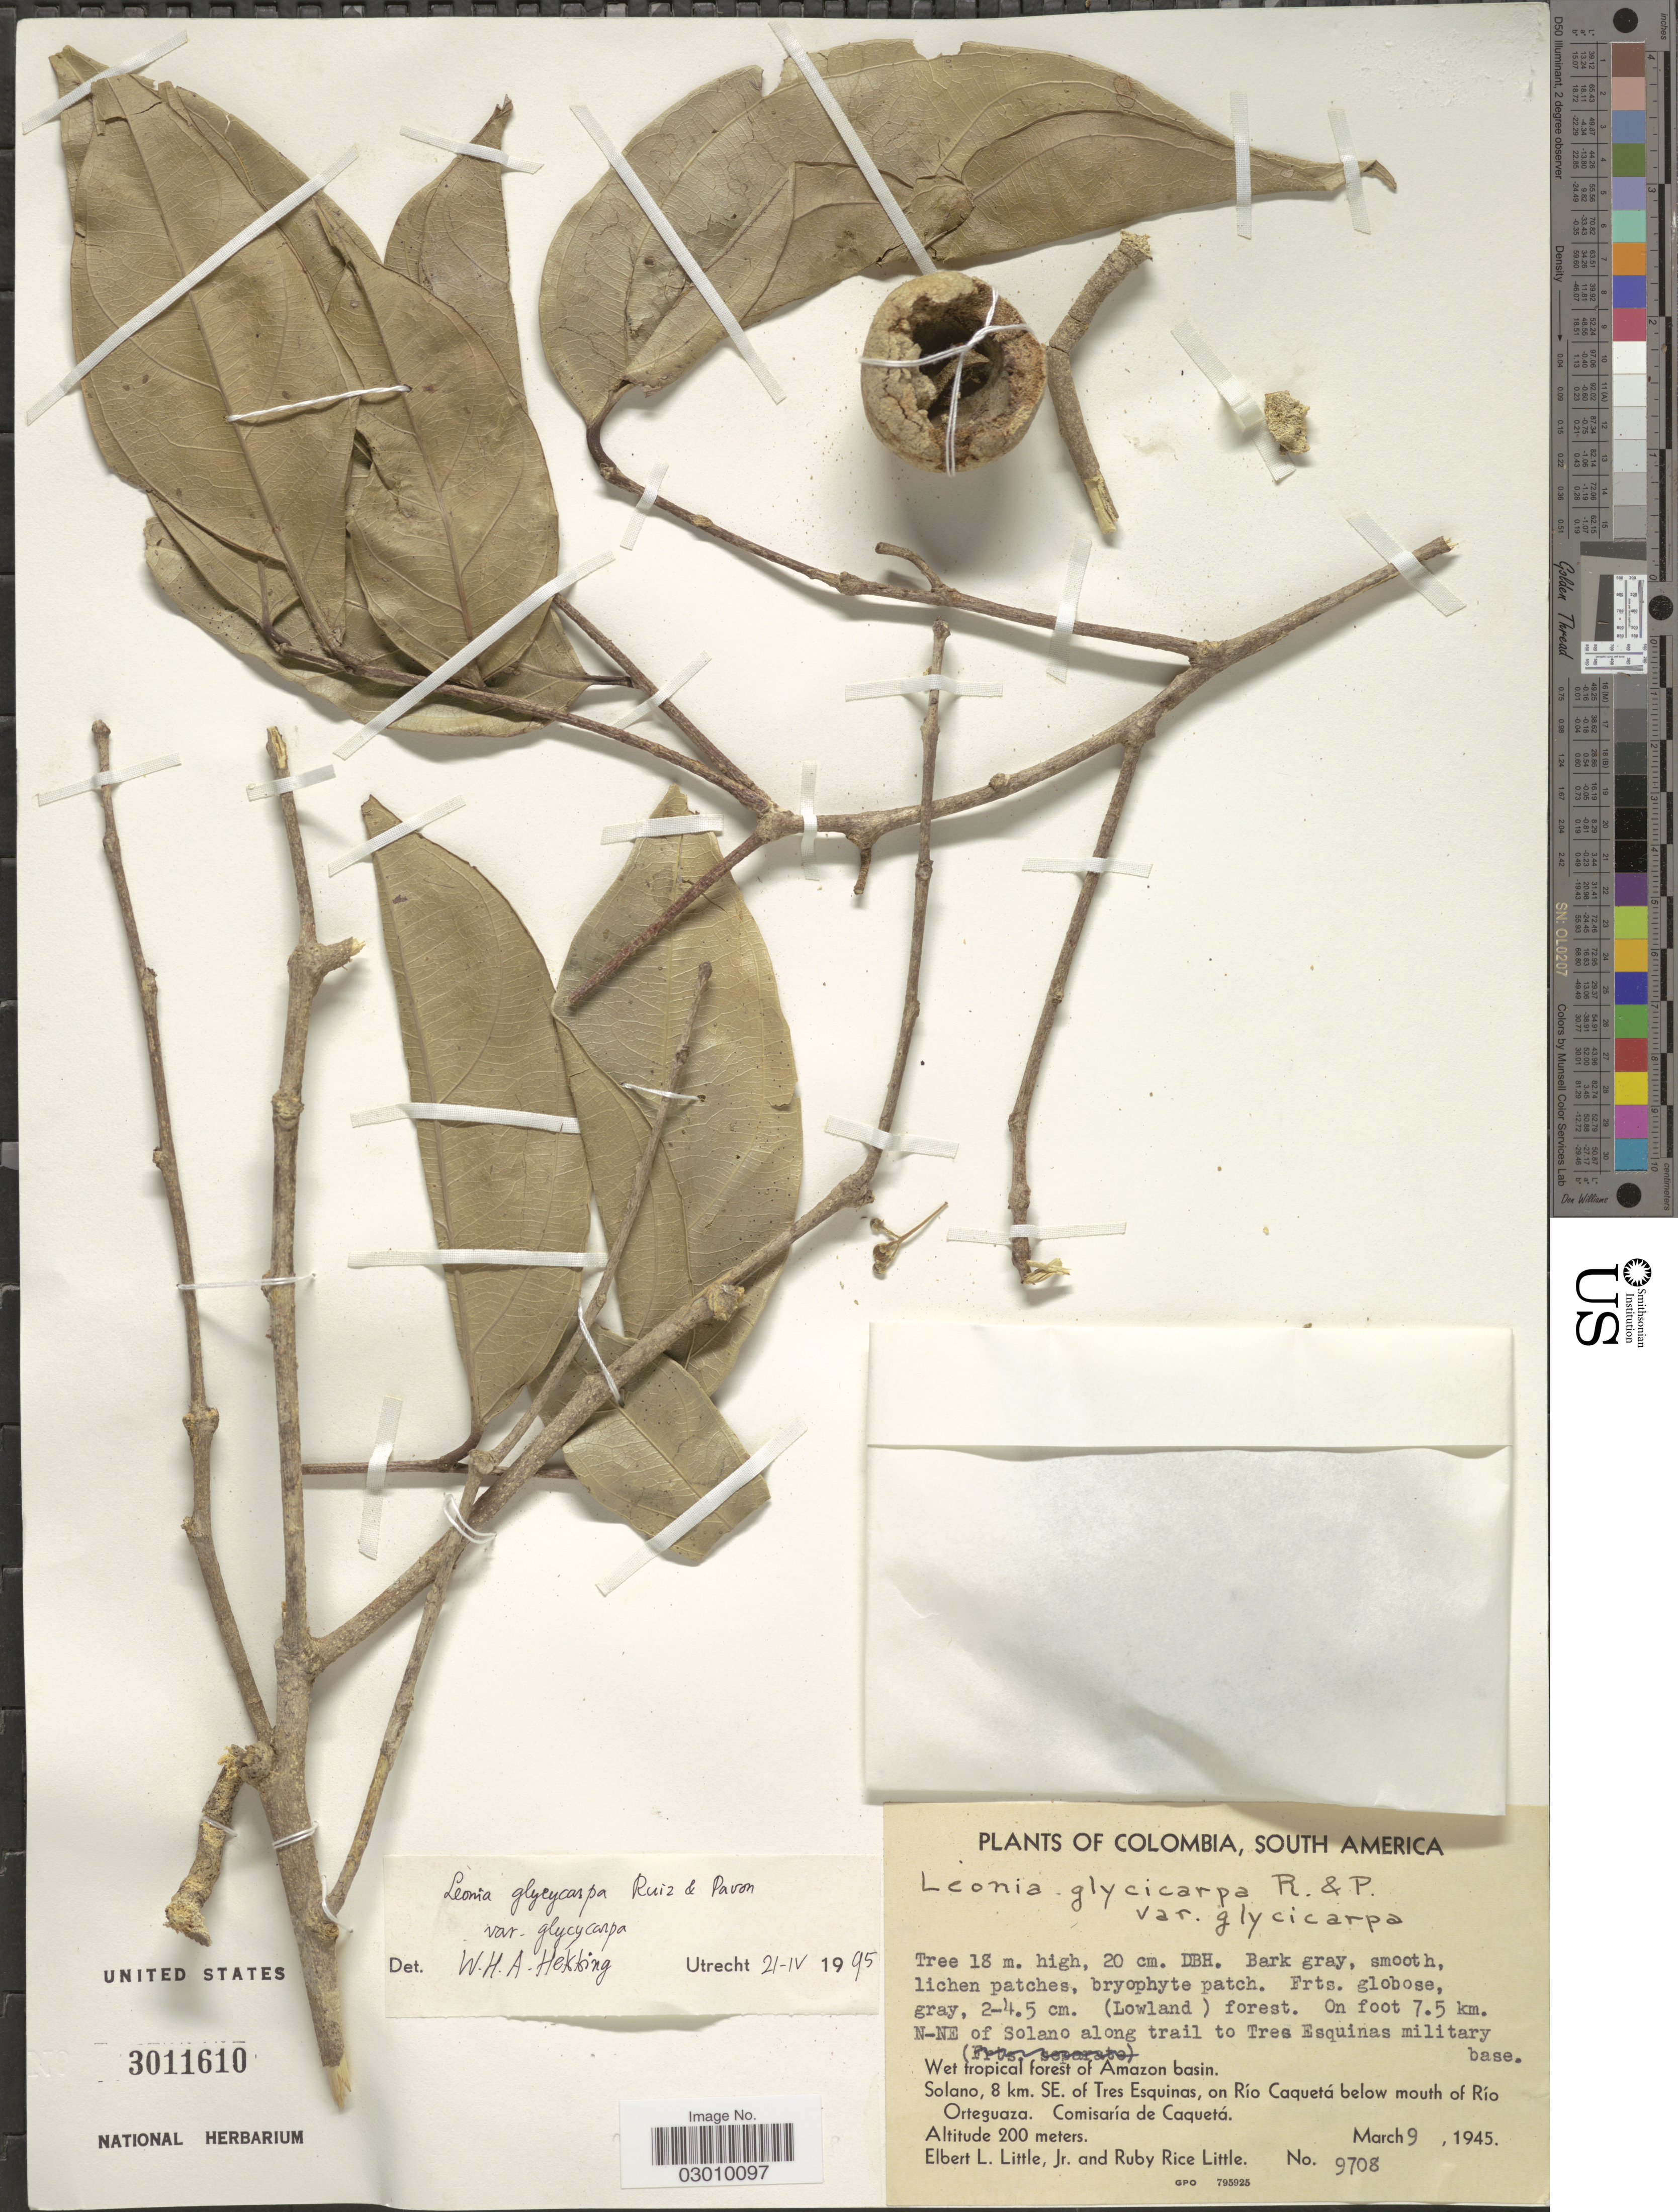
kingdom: Plantae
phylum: Tracheophyta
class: Magnoliopsida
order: Malpighiales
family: Violaceae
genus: Leonia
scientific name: Leonia glycycarpa var. glycycarpa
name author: Ruiz & Pav.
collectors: E. L. Little & R. R. Little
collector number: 9708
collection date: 1945-03-09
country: Colombia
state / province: Caquetá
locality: N-NE of Solano along trail to Tres Esquinas military base, Solano, 8 km. SE. of Tres Esquinas, on Río Caquetá below mouth of Río Orteguaza, Comisaría de Caquetá.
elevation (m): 200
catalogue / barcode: US 3011610